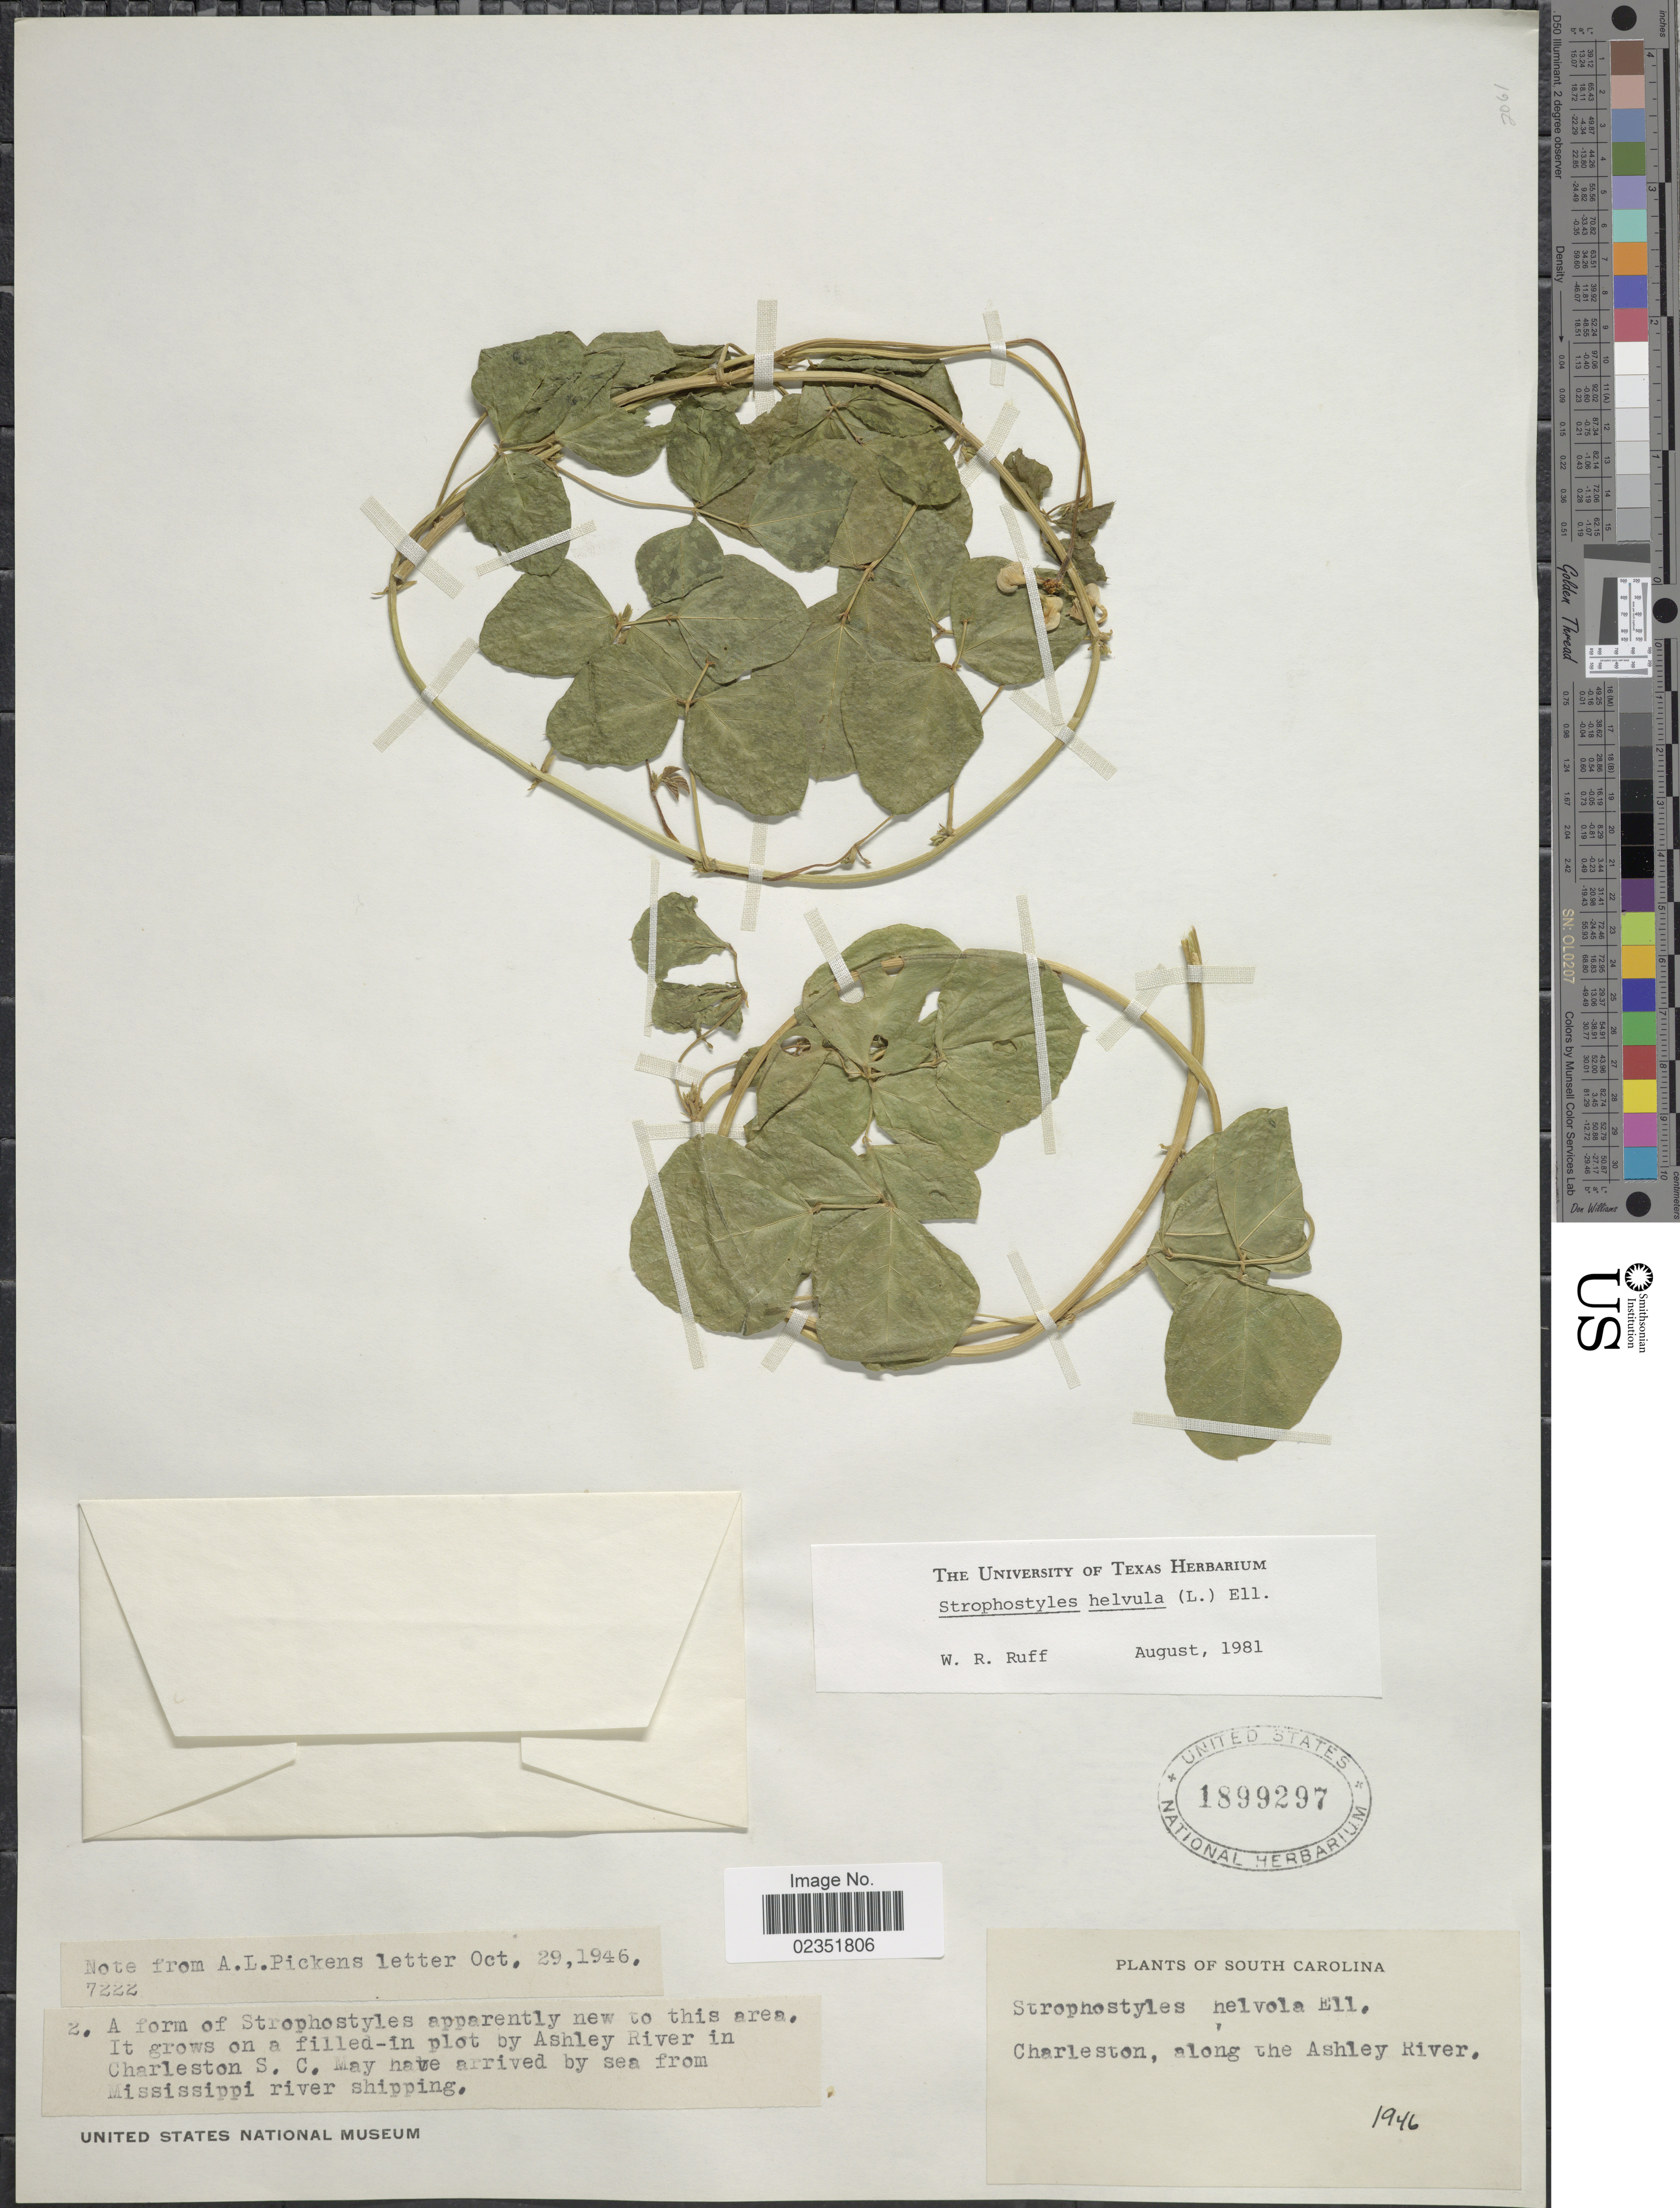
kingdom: Plantae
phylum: Tracheophyta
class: Magnoliopsida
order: Fabales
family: Fabaceae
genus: Strophostyles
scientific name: Strophostyles helvola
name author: (L.) Elliott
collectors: A.L. Pickens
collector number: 2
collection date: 1946-10-29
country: United States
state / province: South Carolina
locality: Charleston, along the Ashley River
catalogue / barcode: US 1899297